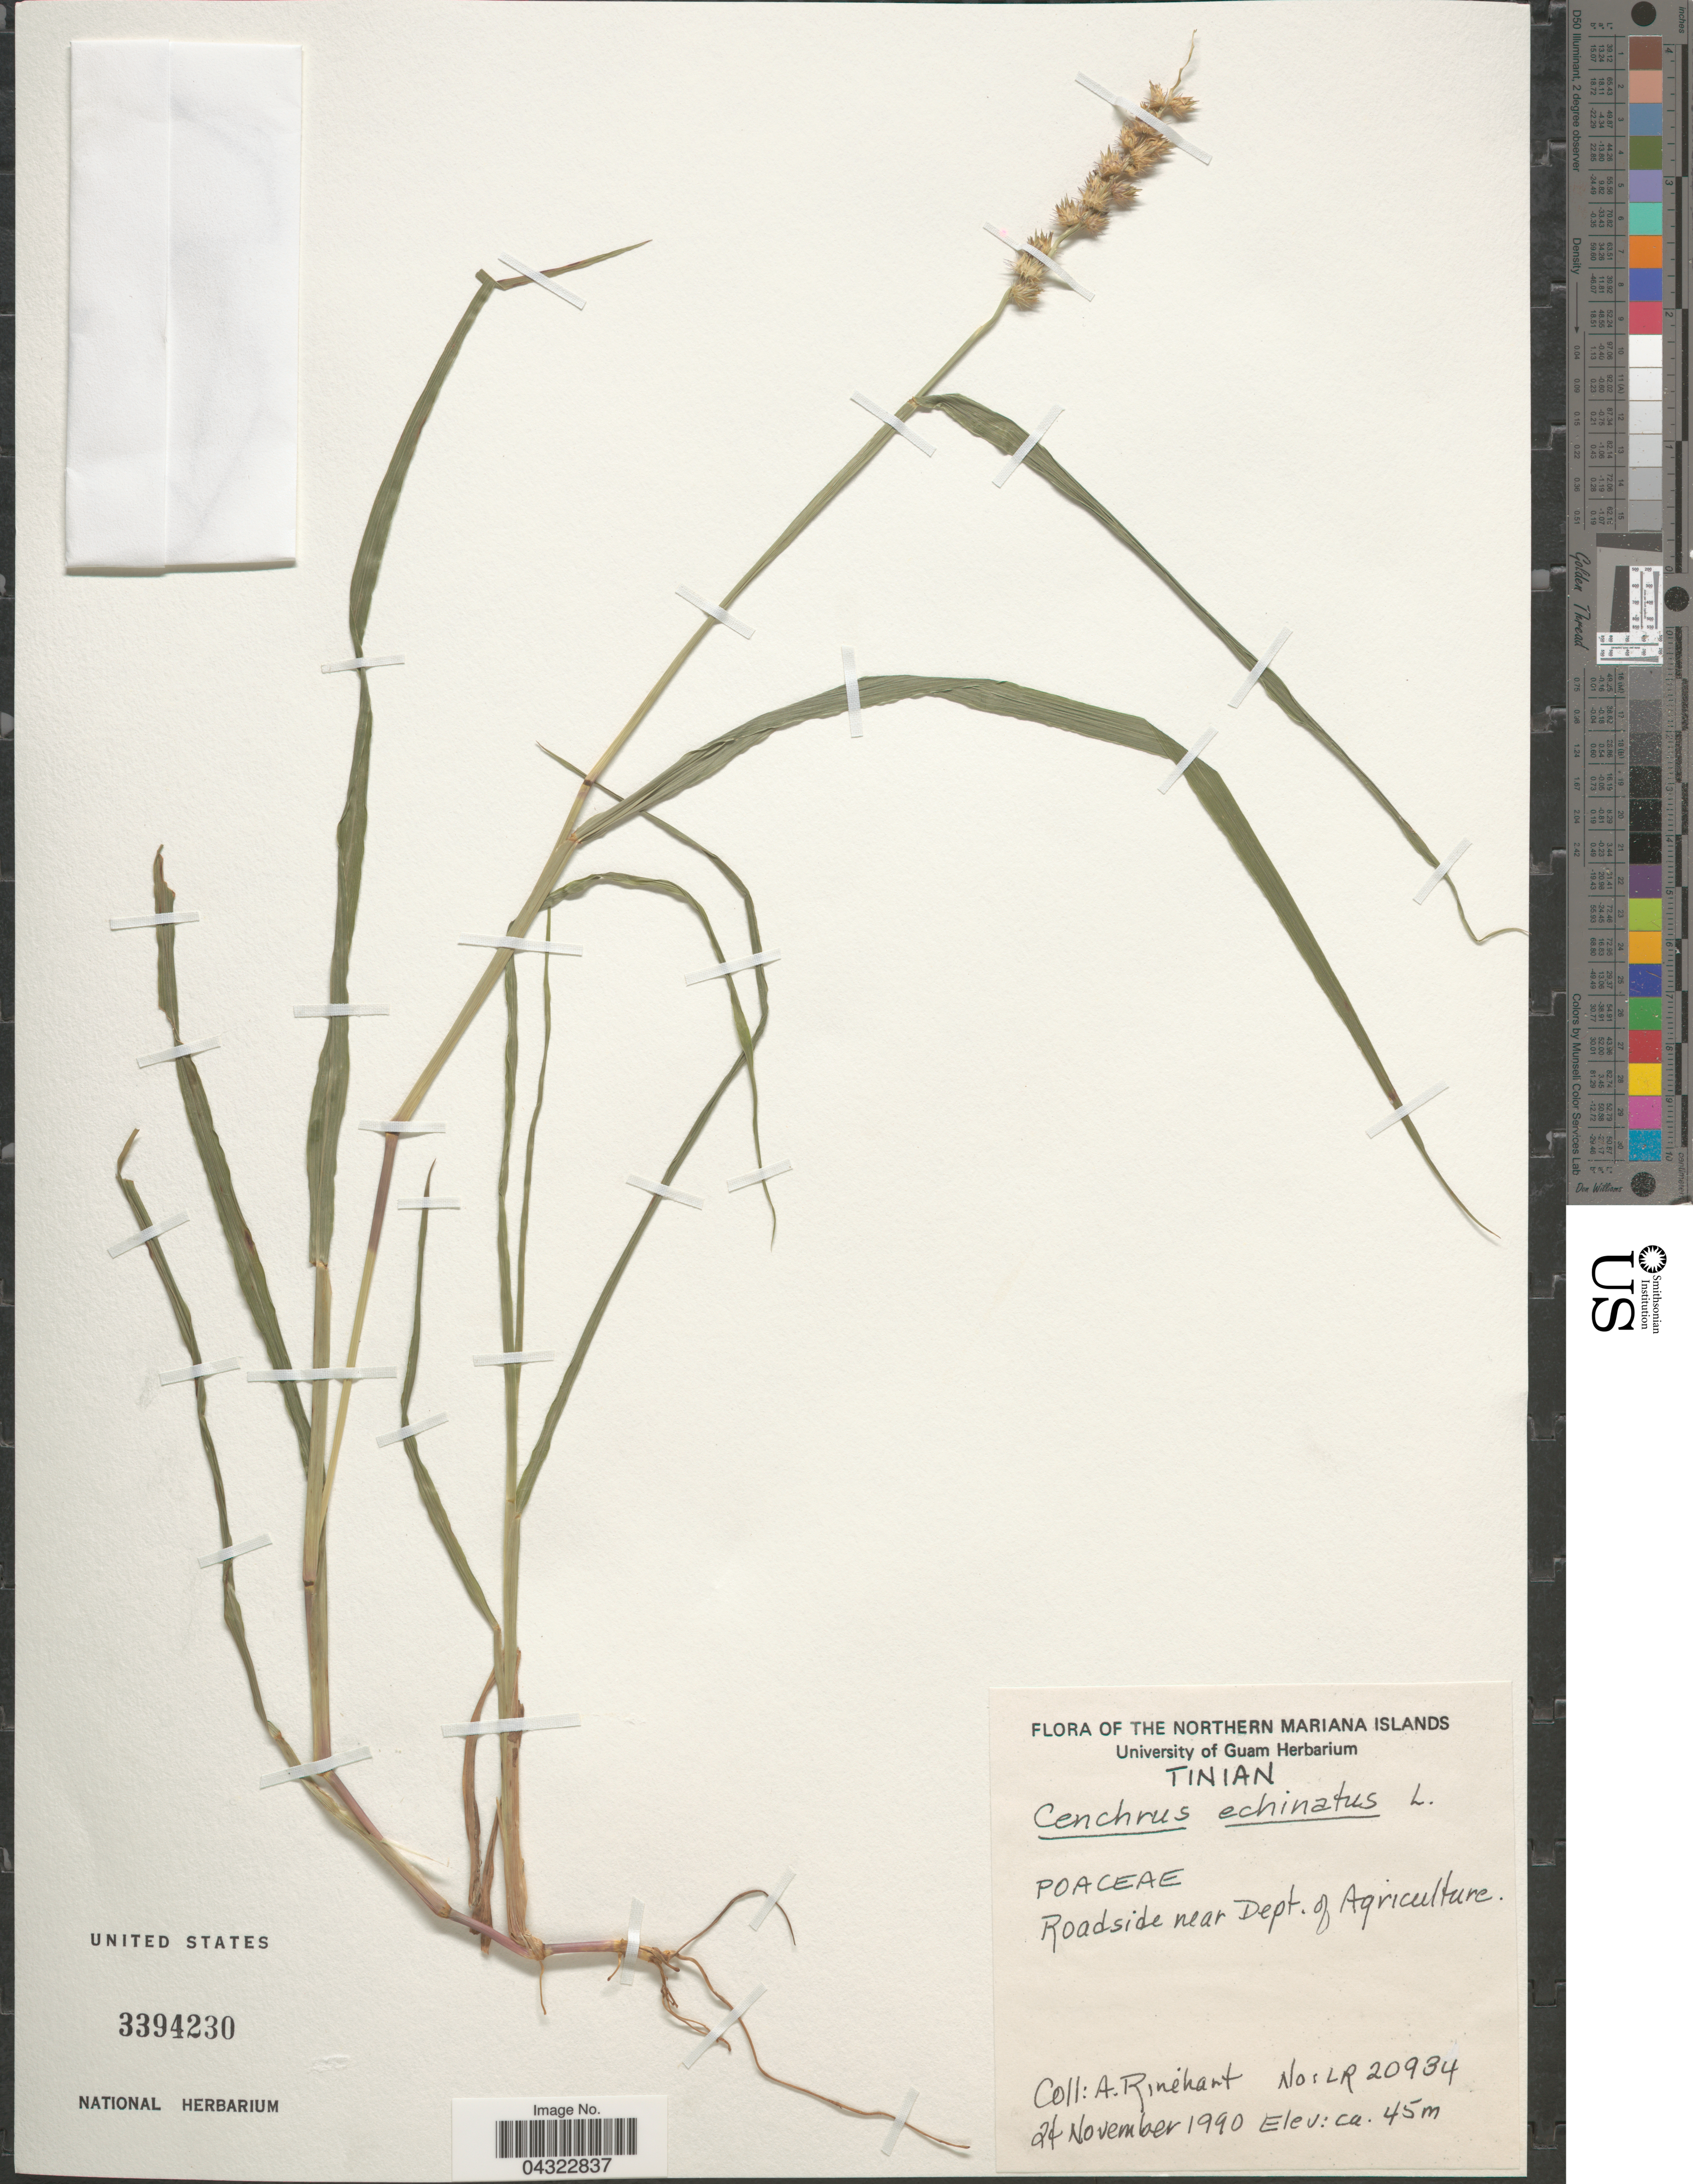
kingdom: Plantae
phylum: Tracheophyta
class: Liliopsida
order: Poales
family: Poaceae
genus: Cenchrus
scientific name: Cenchrus echinatus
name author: L.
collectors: A. Rinehart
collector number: LR20934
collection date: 1990-11-24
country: Northern Mariana Islands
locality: Tinian. Roadside near Dept. of Agriculture.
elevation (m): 45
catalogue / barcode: US 3394230